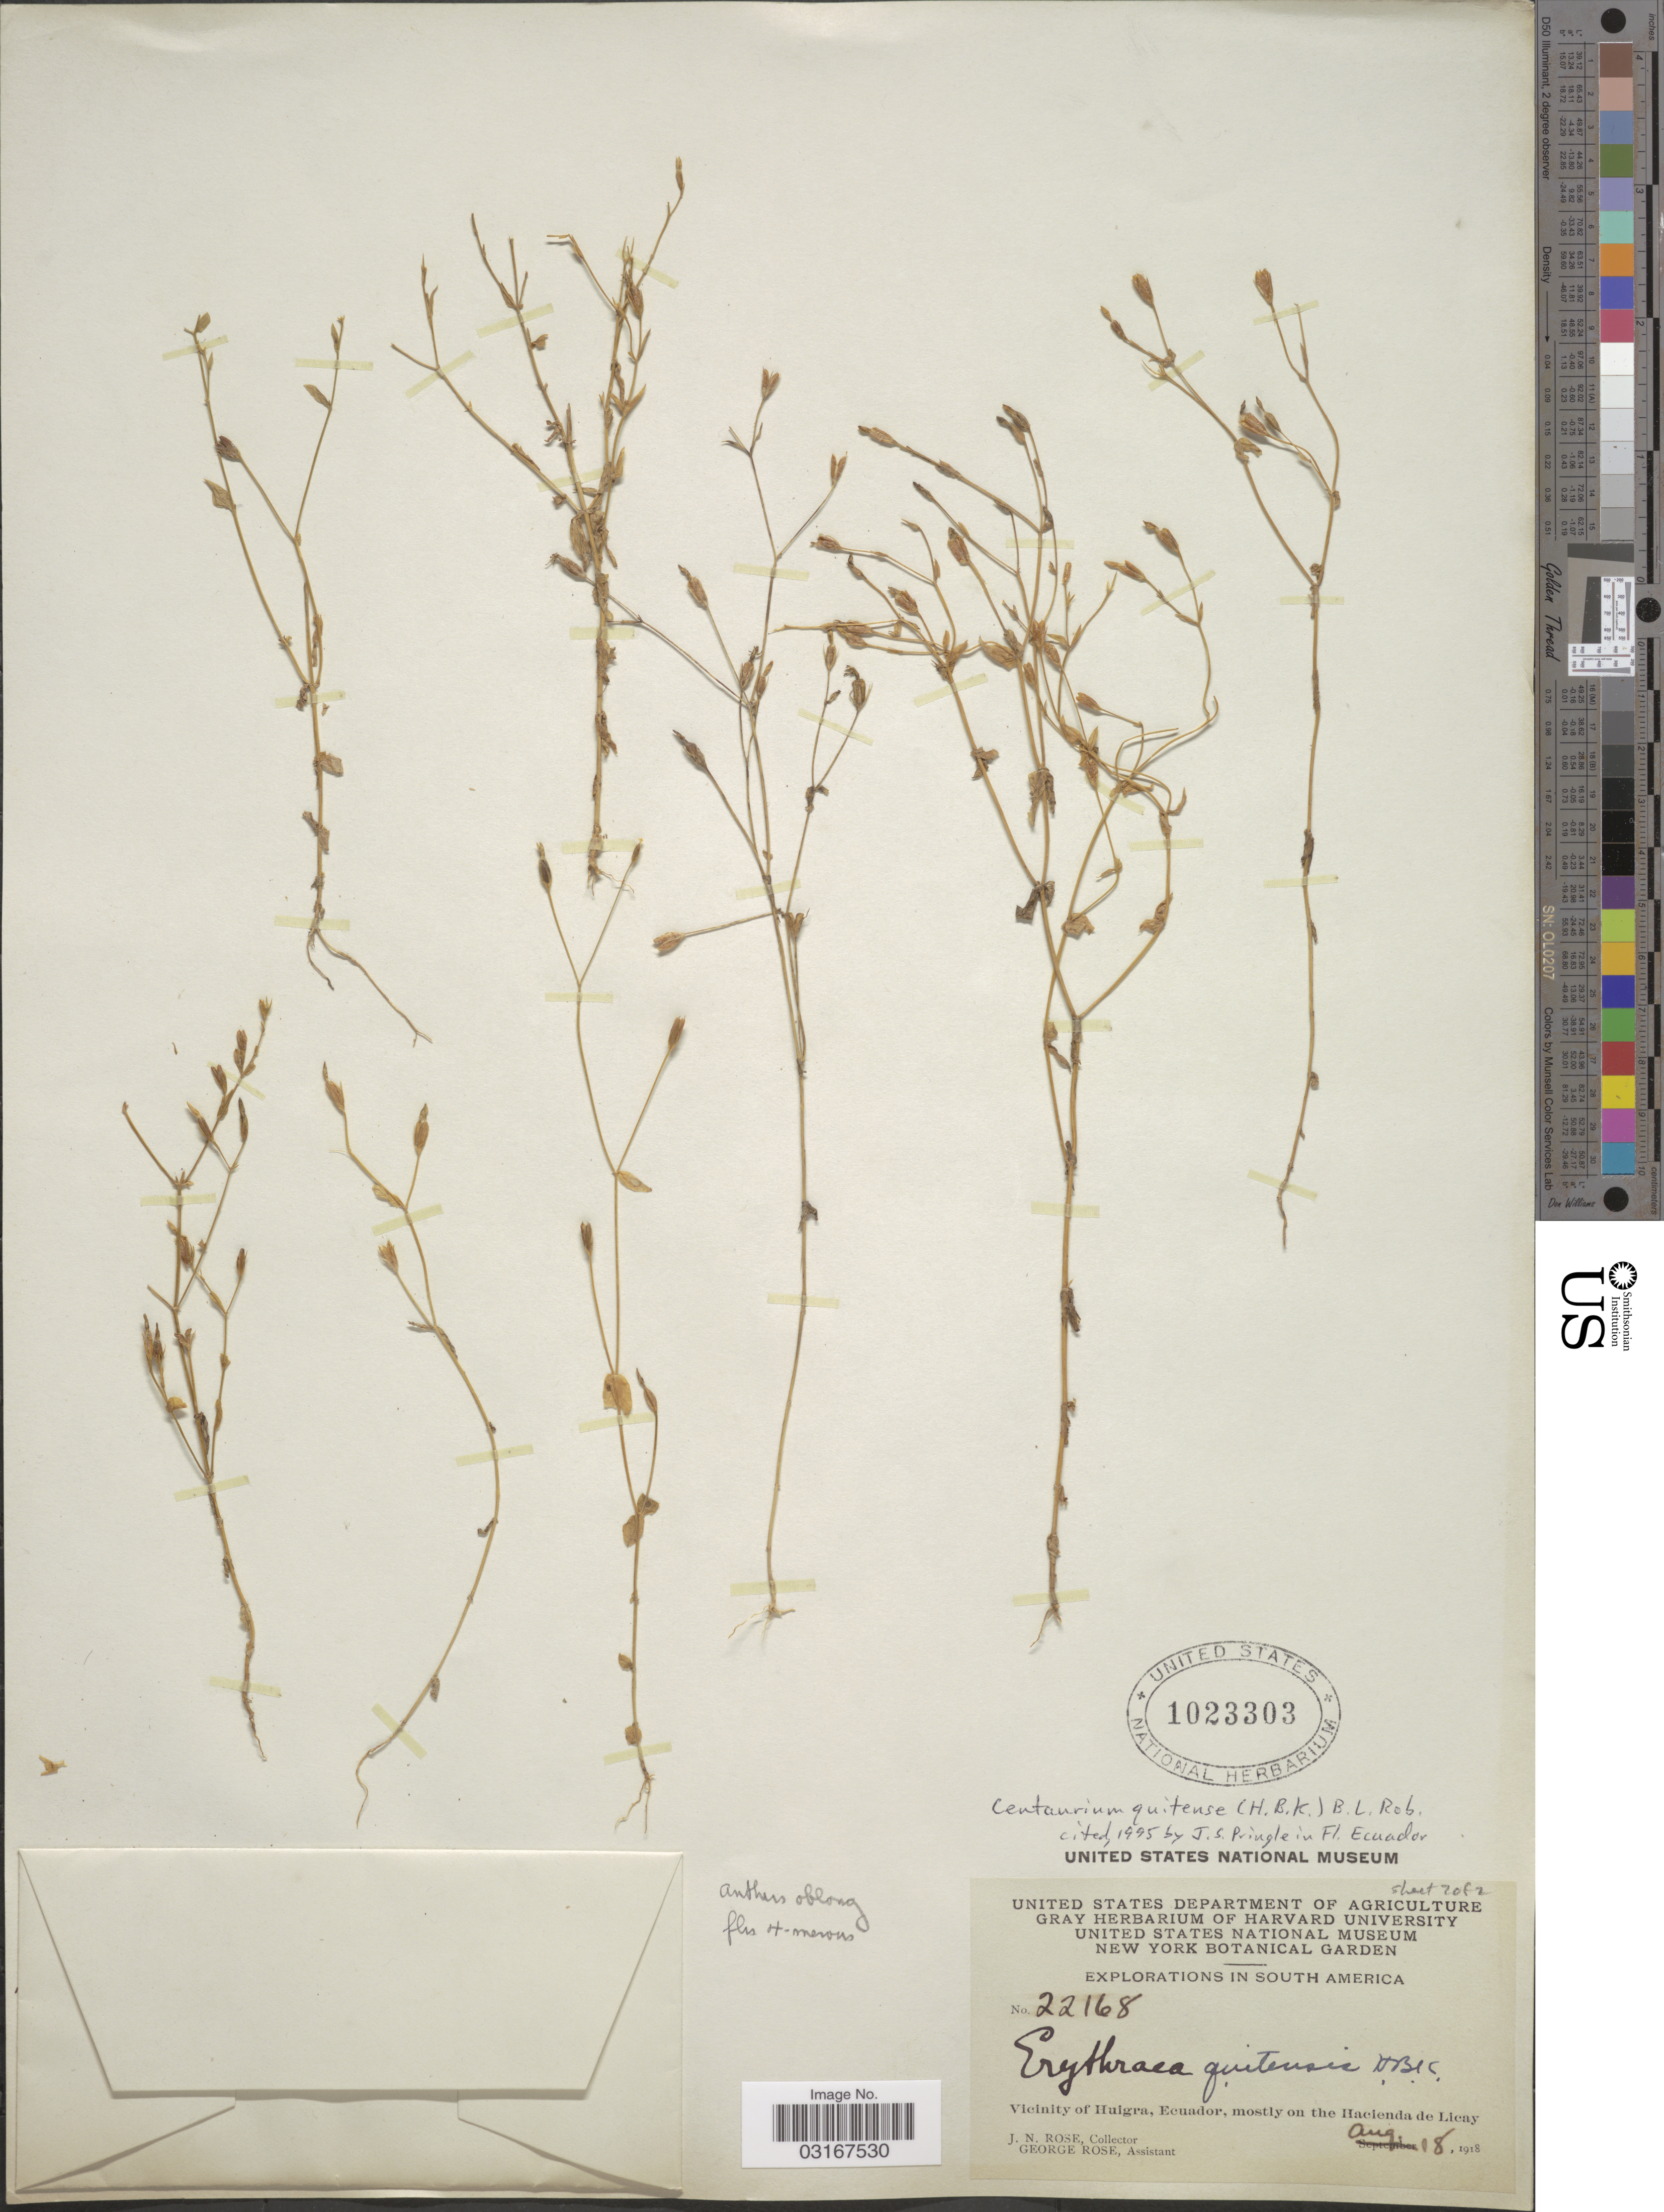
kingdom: Plantae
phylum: Tracheophyta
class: Magnoliopsida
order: Gentianales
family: Gentianaceae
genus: Centaurium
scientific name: Centaurium quitense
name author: (Kunth) B.L. Rob.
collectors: J. N. Rose & G. Rose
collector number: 22168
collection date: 1918-08-18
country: Ecuador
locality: Vicinity of Huigra, mostly on the Hacienda de Licay.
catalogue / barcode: US 1023303